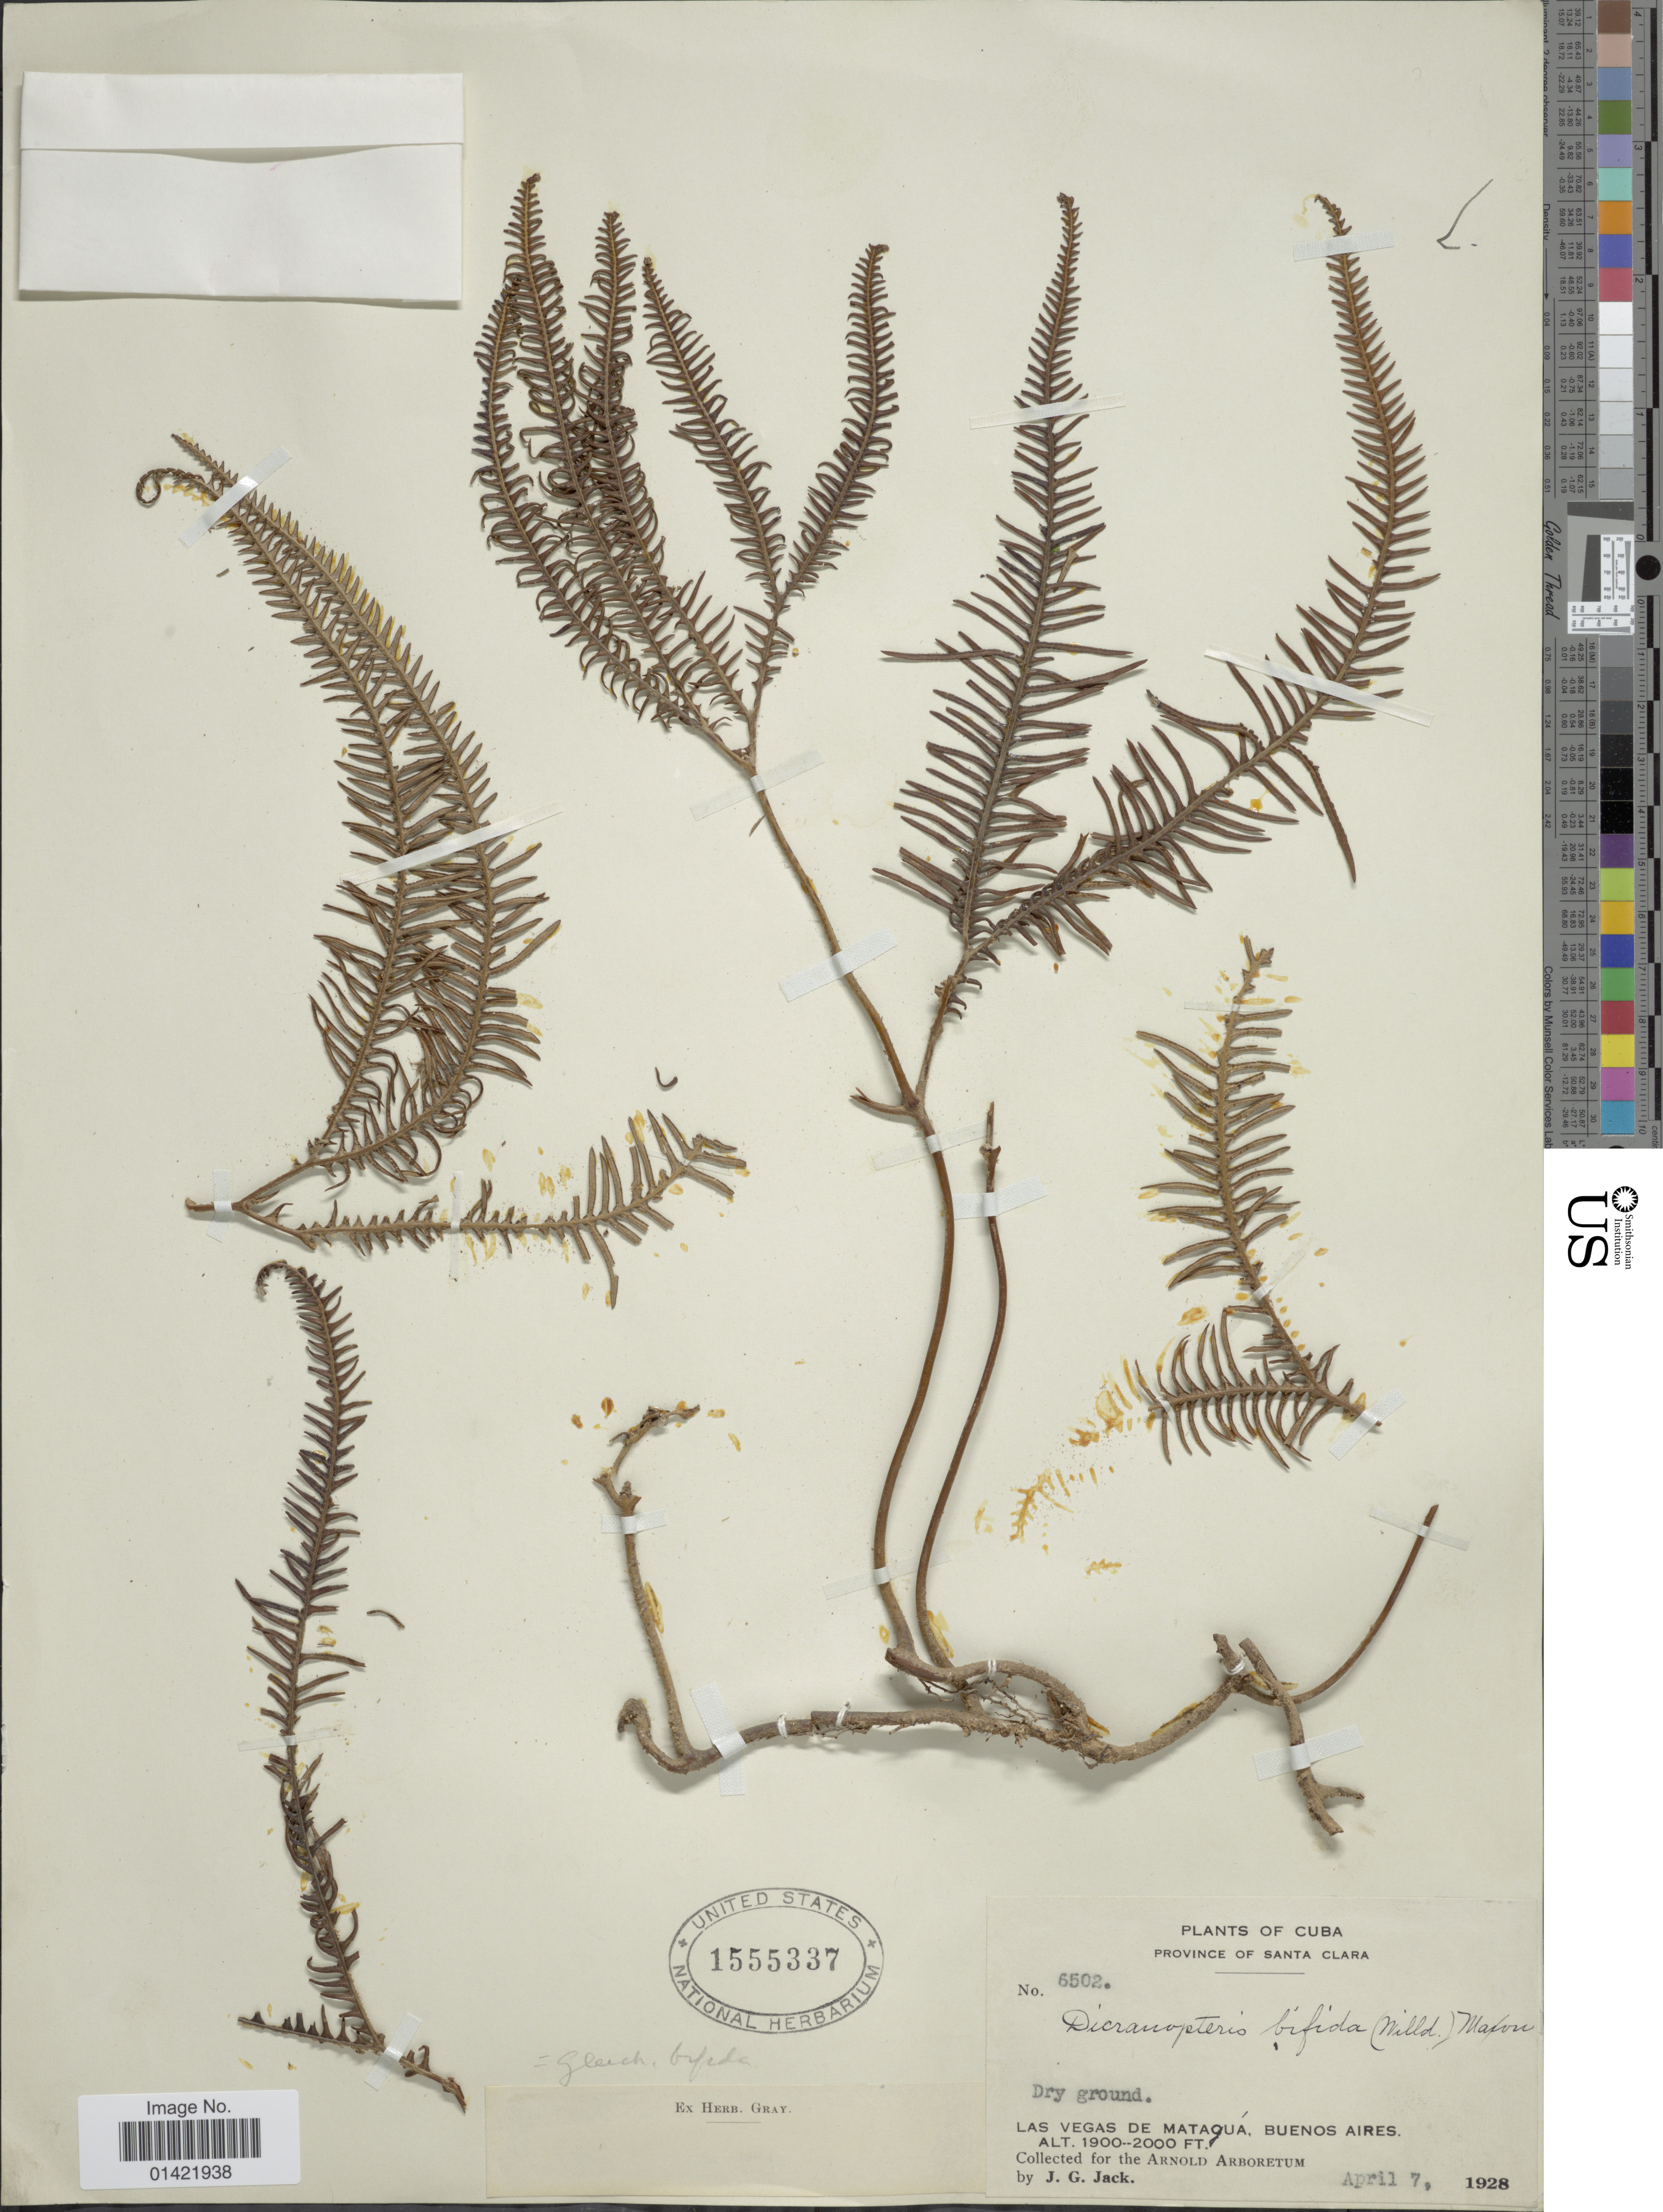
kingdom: Plantae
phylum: Tracheophyta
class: Polypodiopsida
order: Gleicheniales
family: Gleicheniaceae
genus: Sticherus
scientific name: Sticherus bifidus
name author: (Willd.) Ching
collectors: J. G. Jack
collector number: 6502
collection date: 1928-04-07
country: Cuba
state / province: Las Villas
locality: Province of Santa Clara. Las Vegas de Mataqua. Buenos Aires.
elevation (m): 579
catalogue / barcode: US 1555337